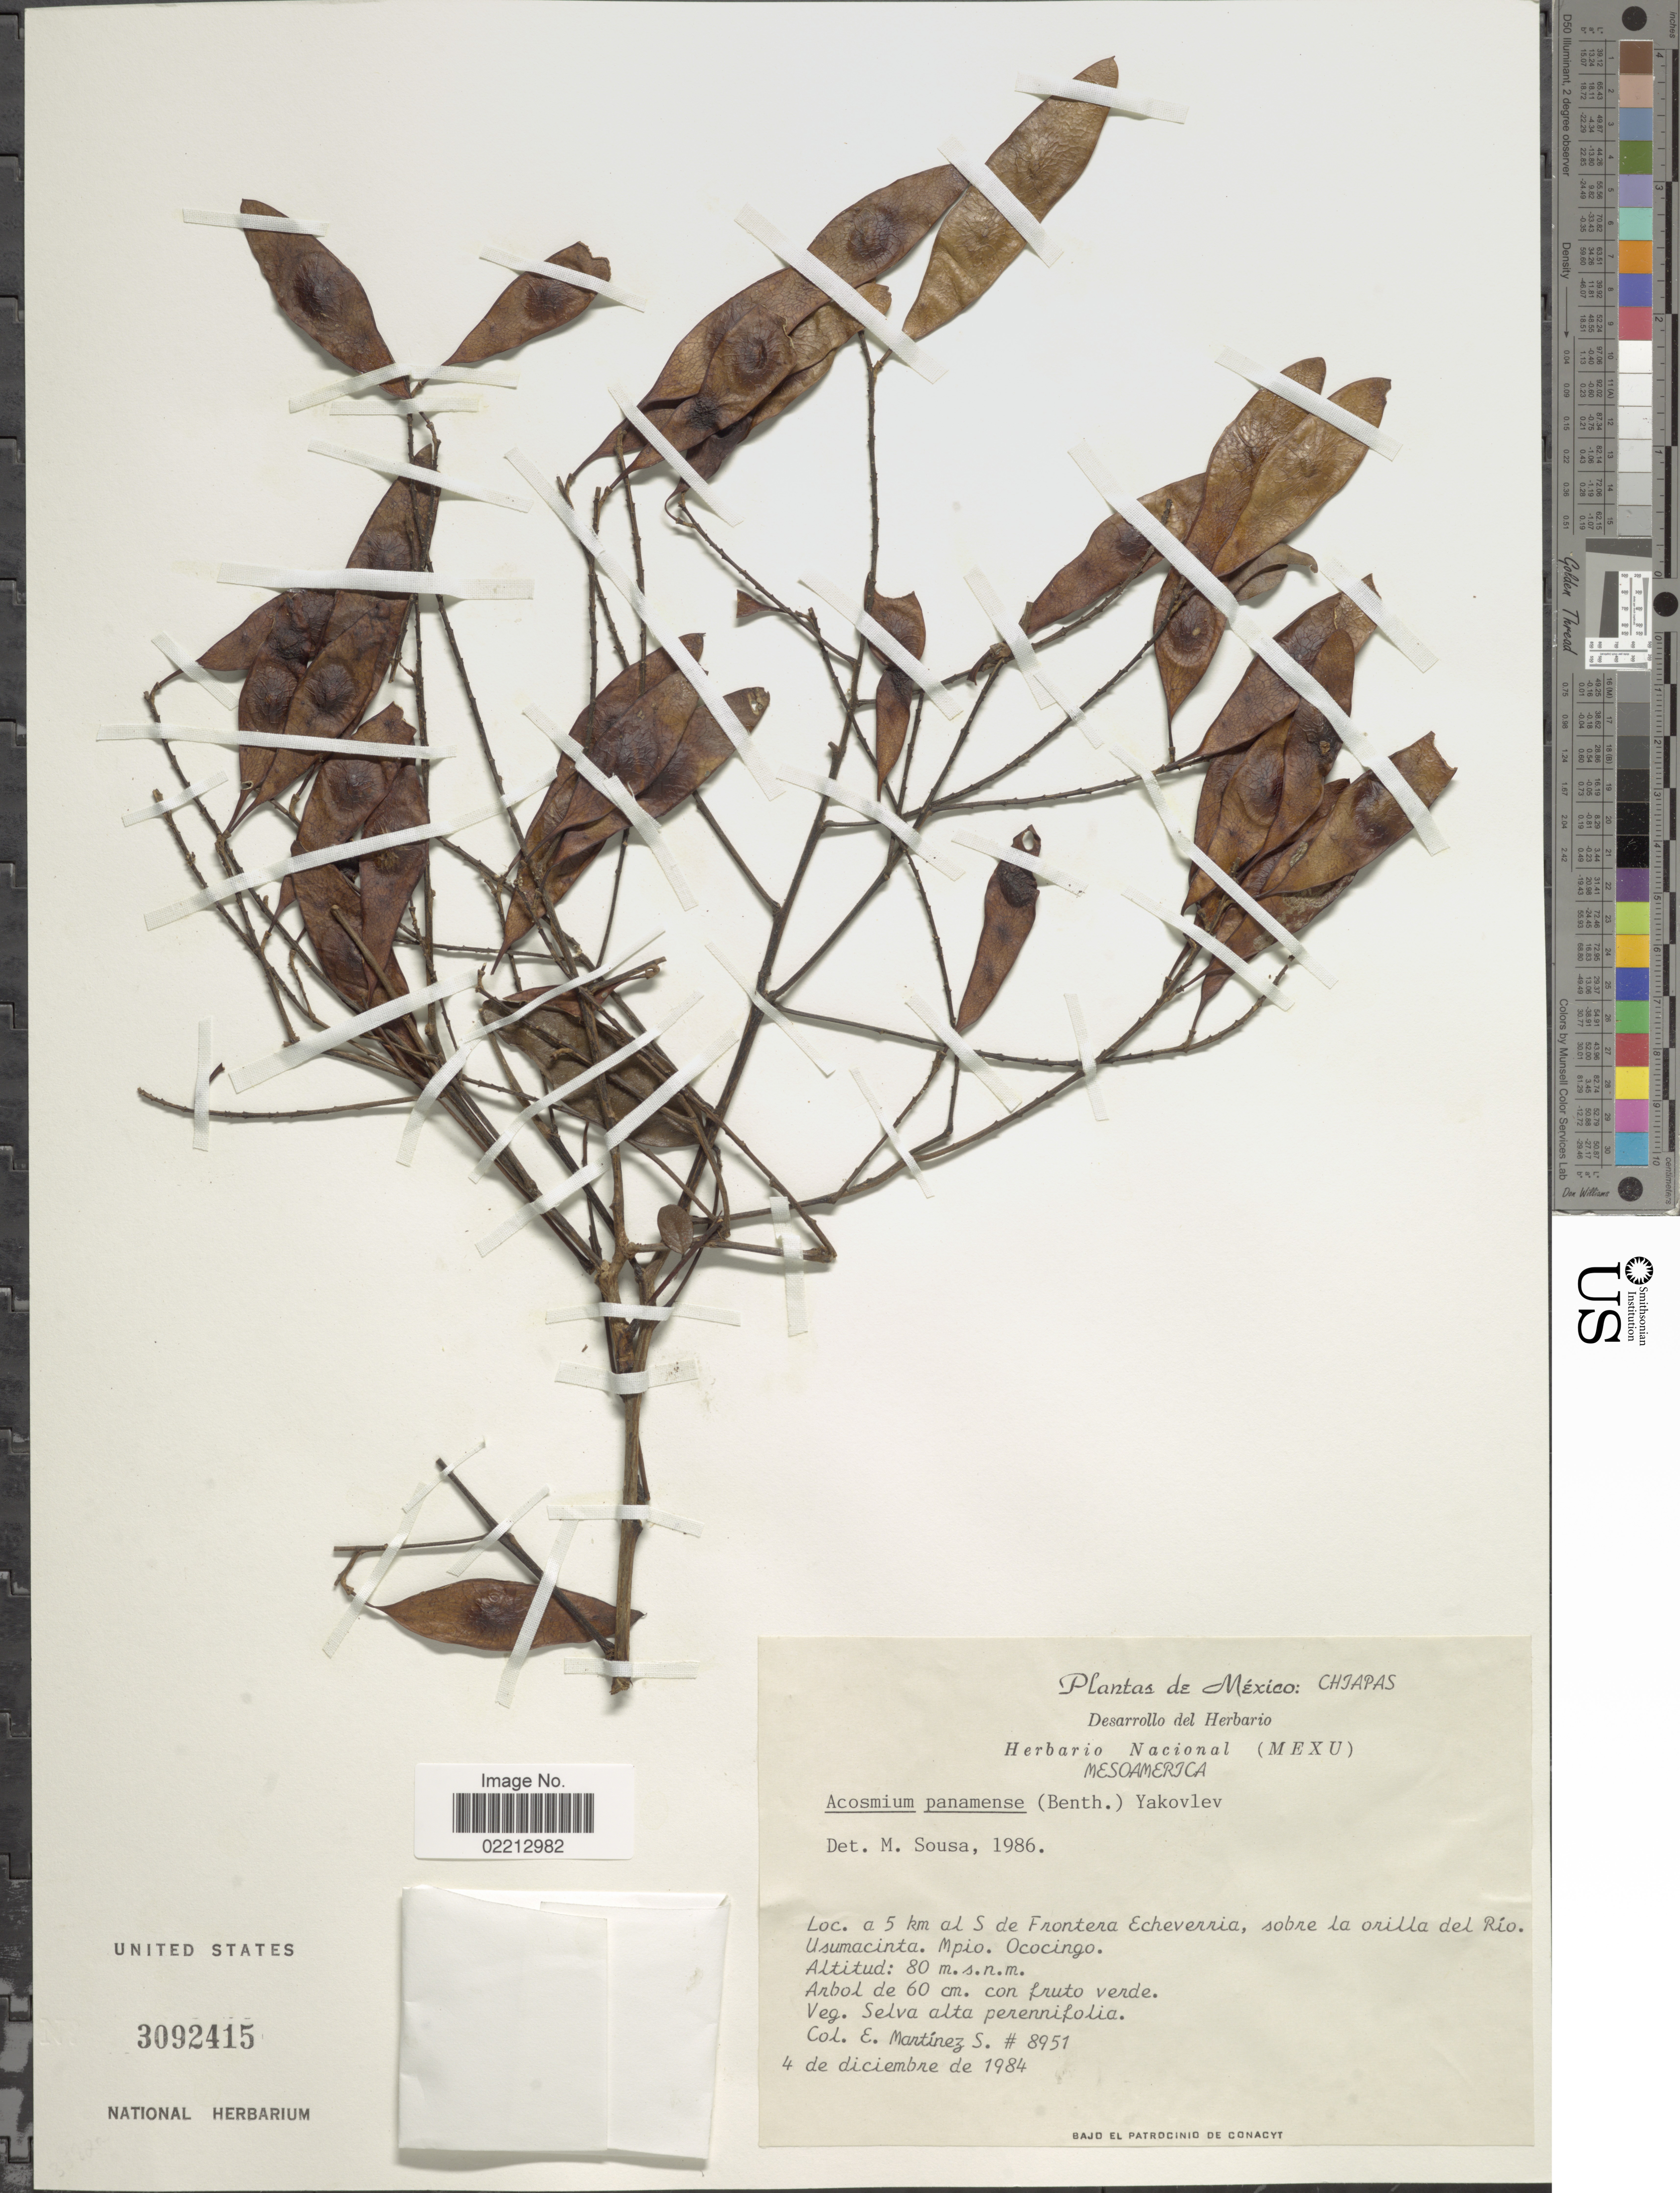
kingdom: Plantae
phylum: Tracheophyta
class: Magnoliopsida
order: Fabales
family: Fabaceae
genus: Acosmium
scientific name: Acosmium panamense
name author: (Benth.) Yakovlev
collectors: E. M. Martínez S.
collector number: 8951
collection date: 1984-12-04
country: Mexico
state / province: Chiapas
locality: A 5 km al S de Frontera Echeverria, sobre la orilla del Rio. Usmacinta. Mpio. Ococingo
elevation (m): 80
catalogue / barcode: US 3092415